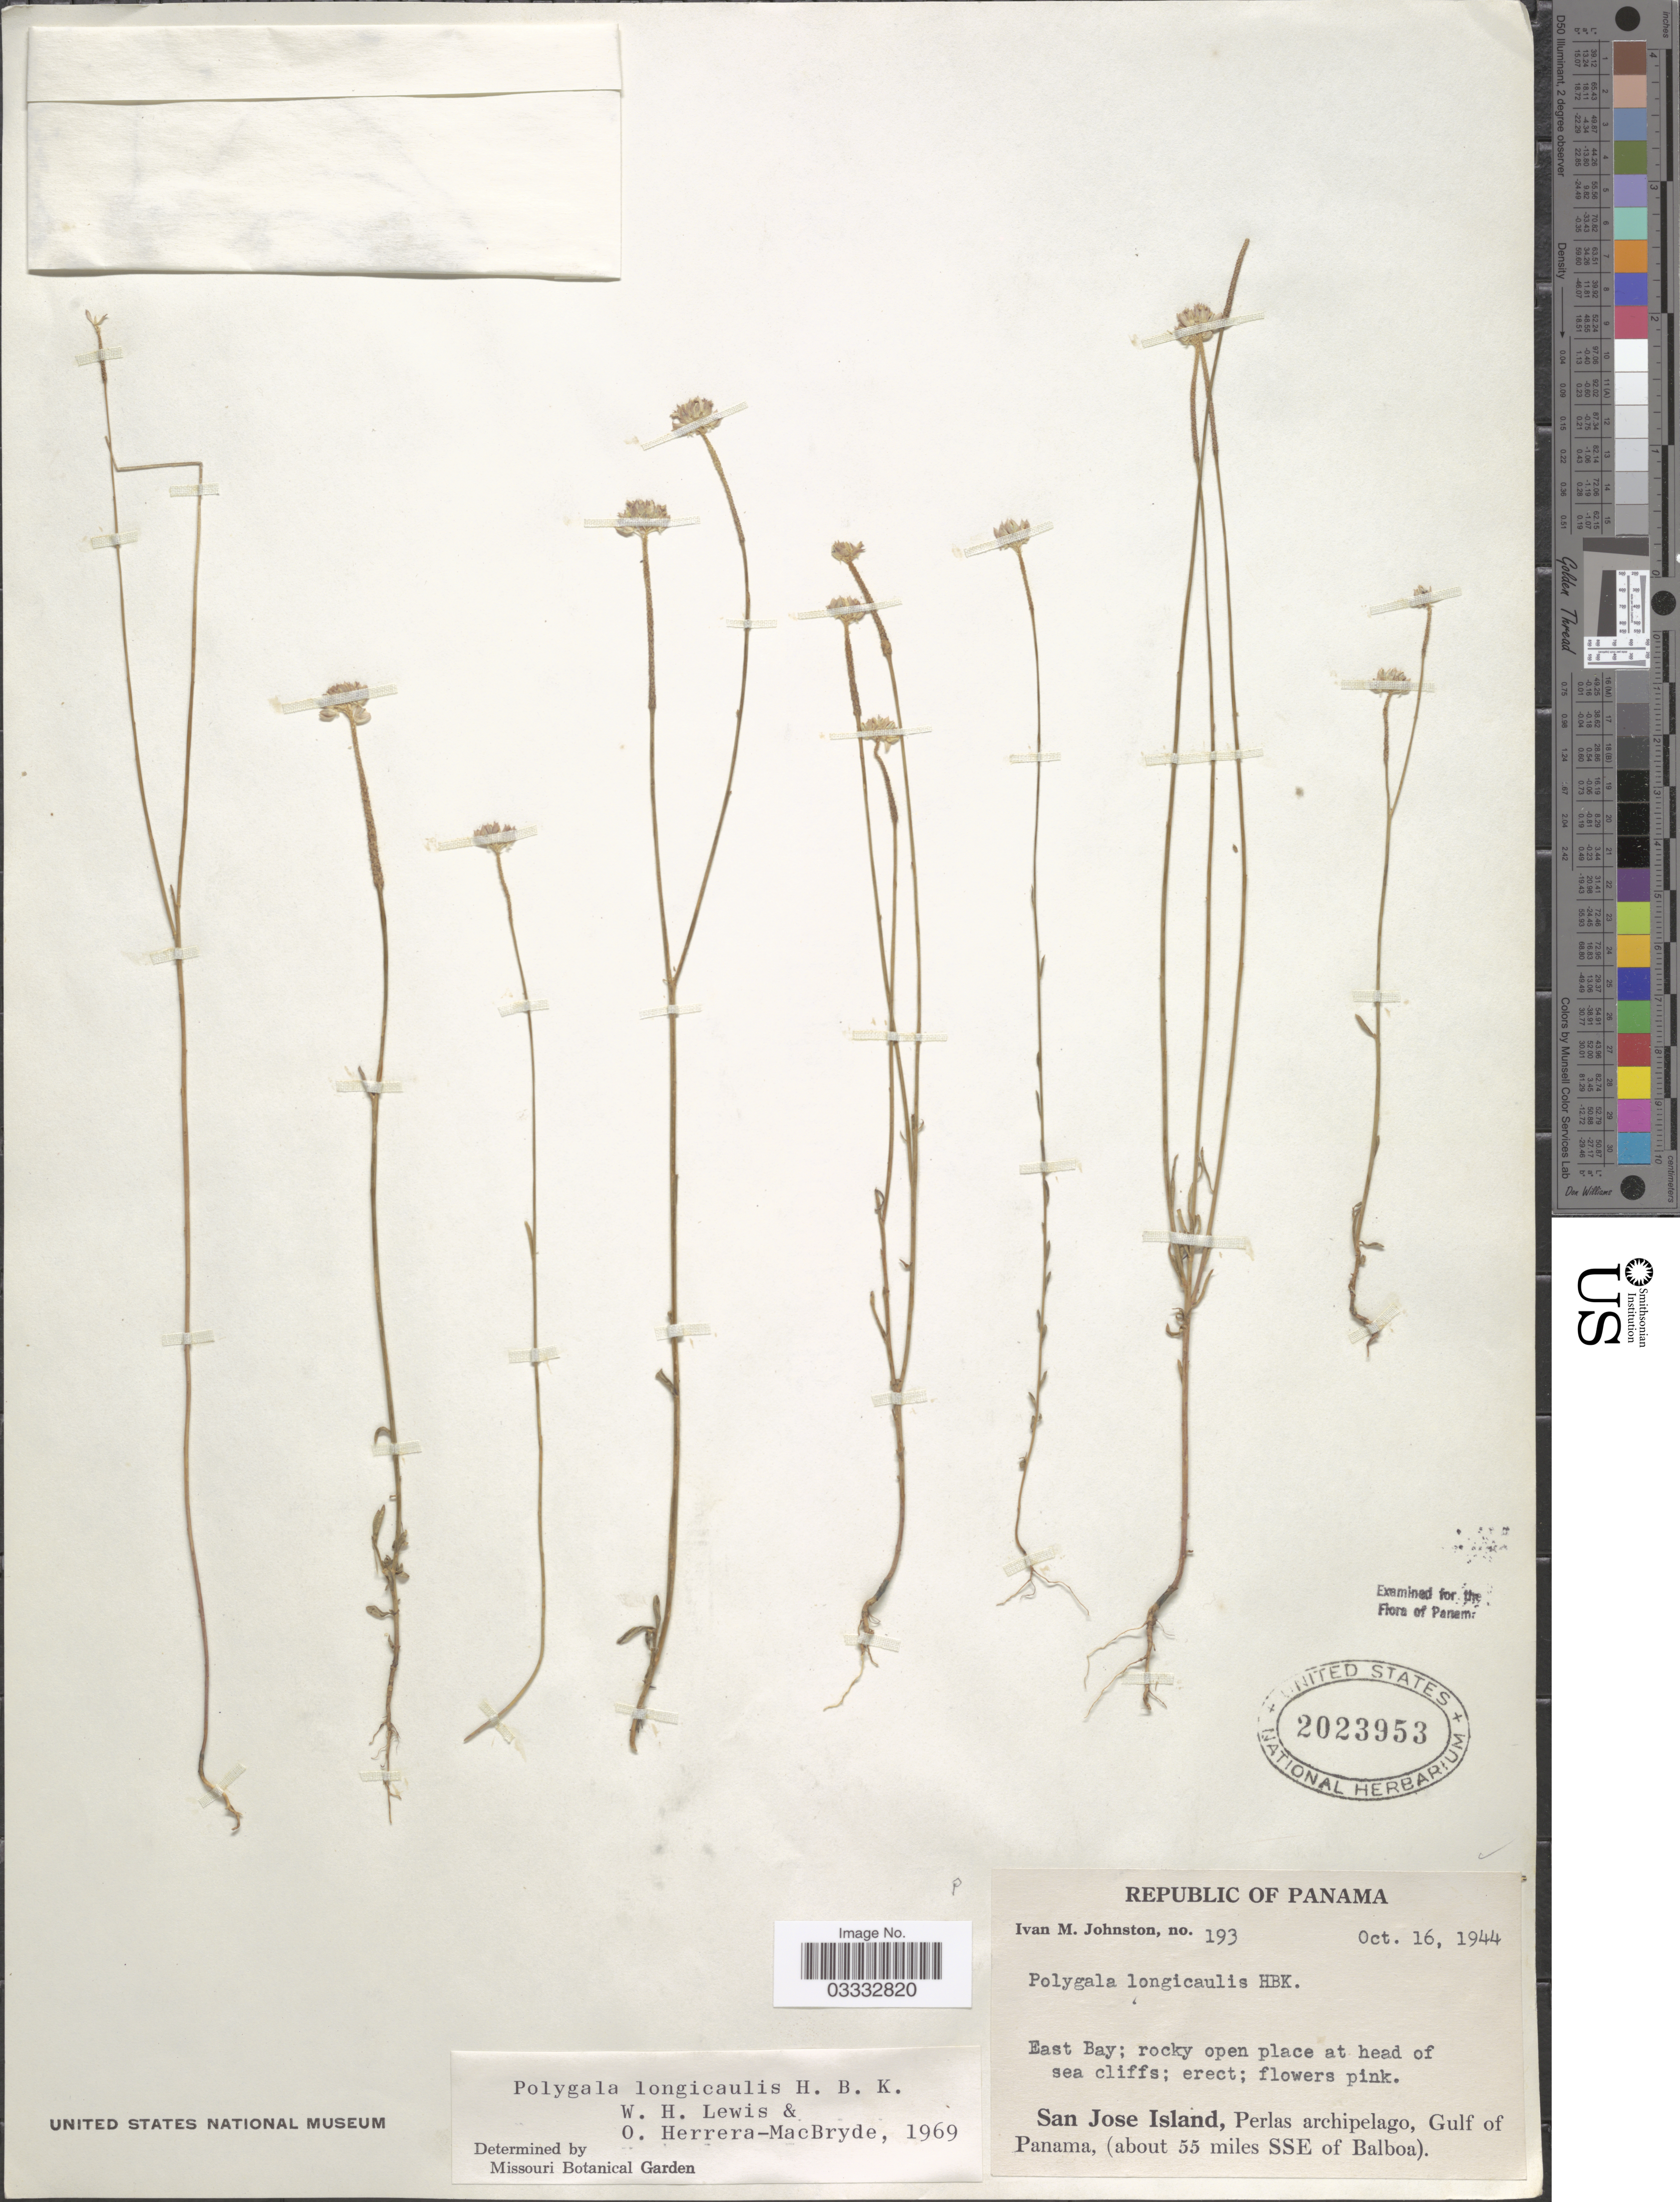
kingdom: Plantae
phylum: Tracheophyta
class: Magnoliopsida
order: Fabales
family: Polygalaceae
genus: Polygala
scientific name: Polygala longicaulis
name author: Kunth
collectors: I.M. Johnston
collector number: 193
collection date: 1944-10-16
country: Panama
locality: San Jose Island, Perlas archipelago, Gulf of Panama, (about 55 miles SSE of Balboa).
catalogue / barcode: US 2023953